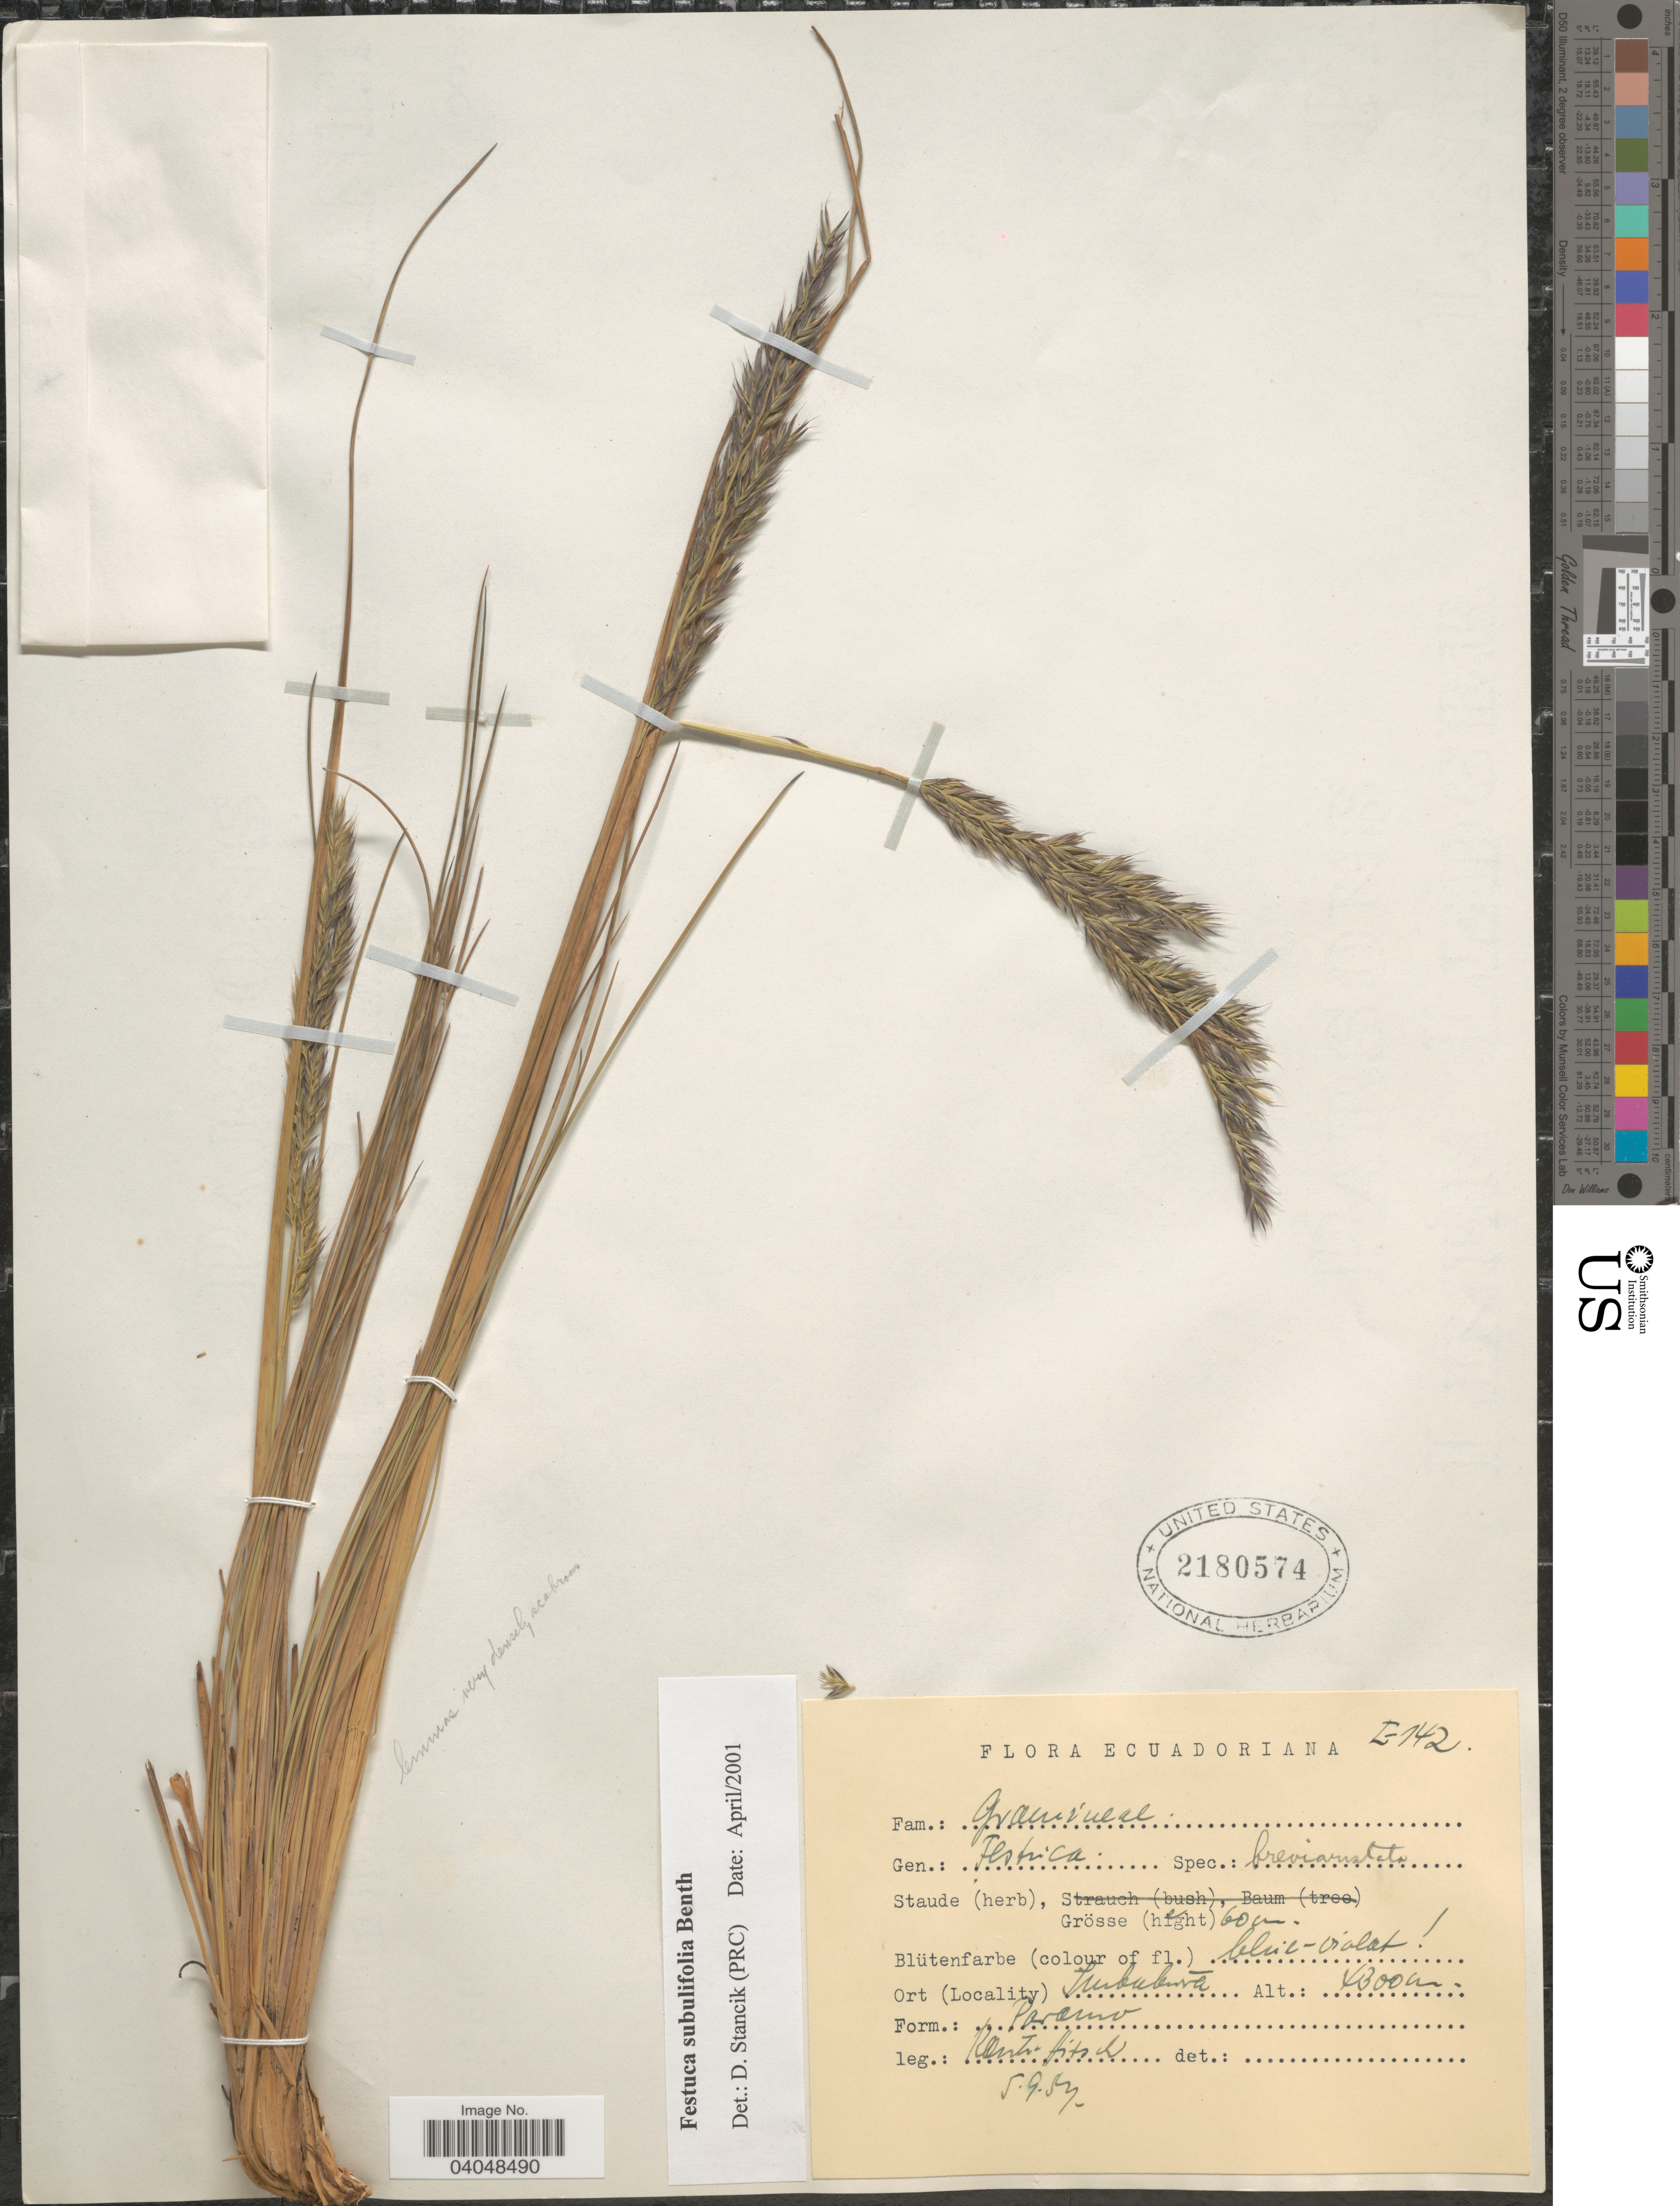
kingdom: Plantae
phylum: Tracheophyta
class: Liliopsida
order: Poales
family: Poaceae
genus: Festuca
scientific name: Festuca subulifolia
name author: Benth.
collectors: W. Rauh & G. Hirsch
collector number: E142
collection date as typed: Transcribed d/m/y: 5/9/57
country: Ecuador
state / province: Imbabura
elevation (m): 4300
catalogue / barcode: US 2180574